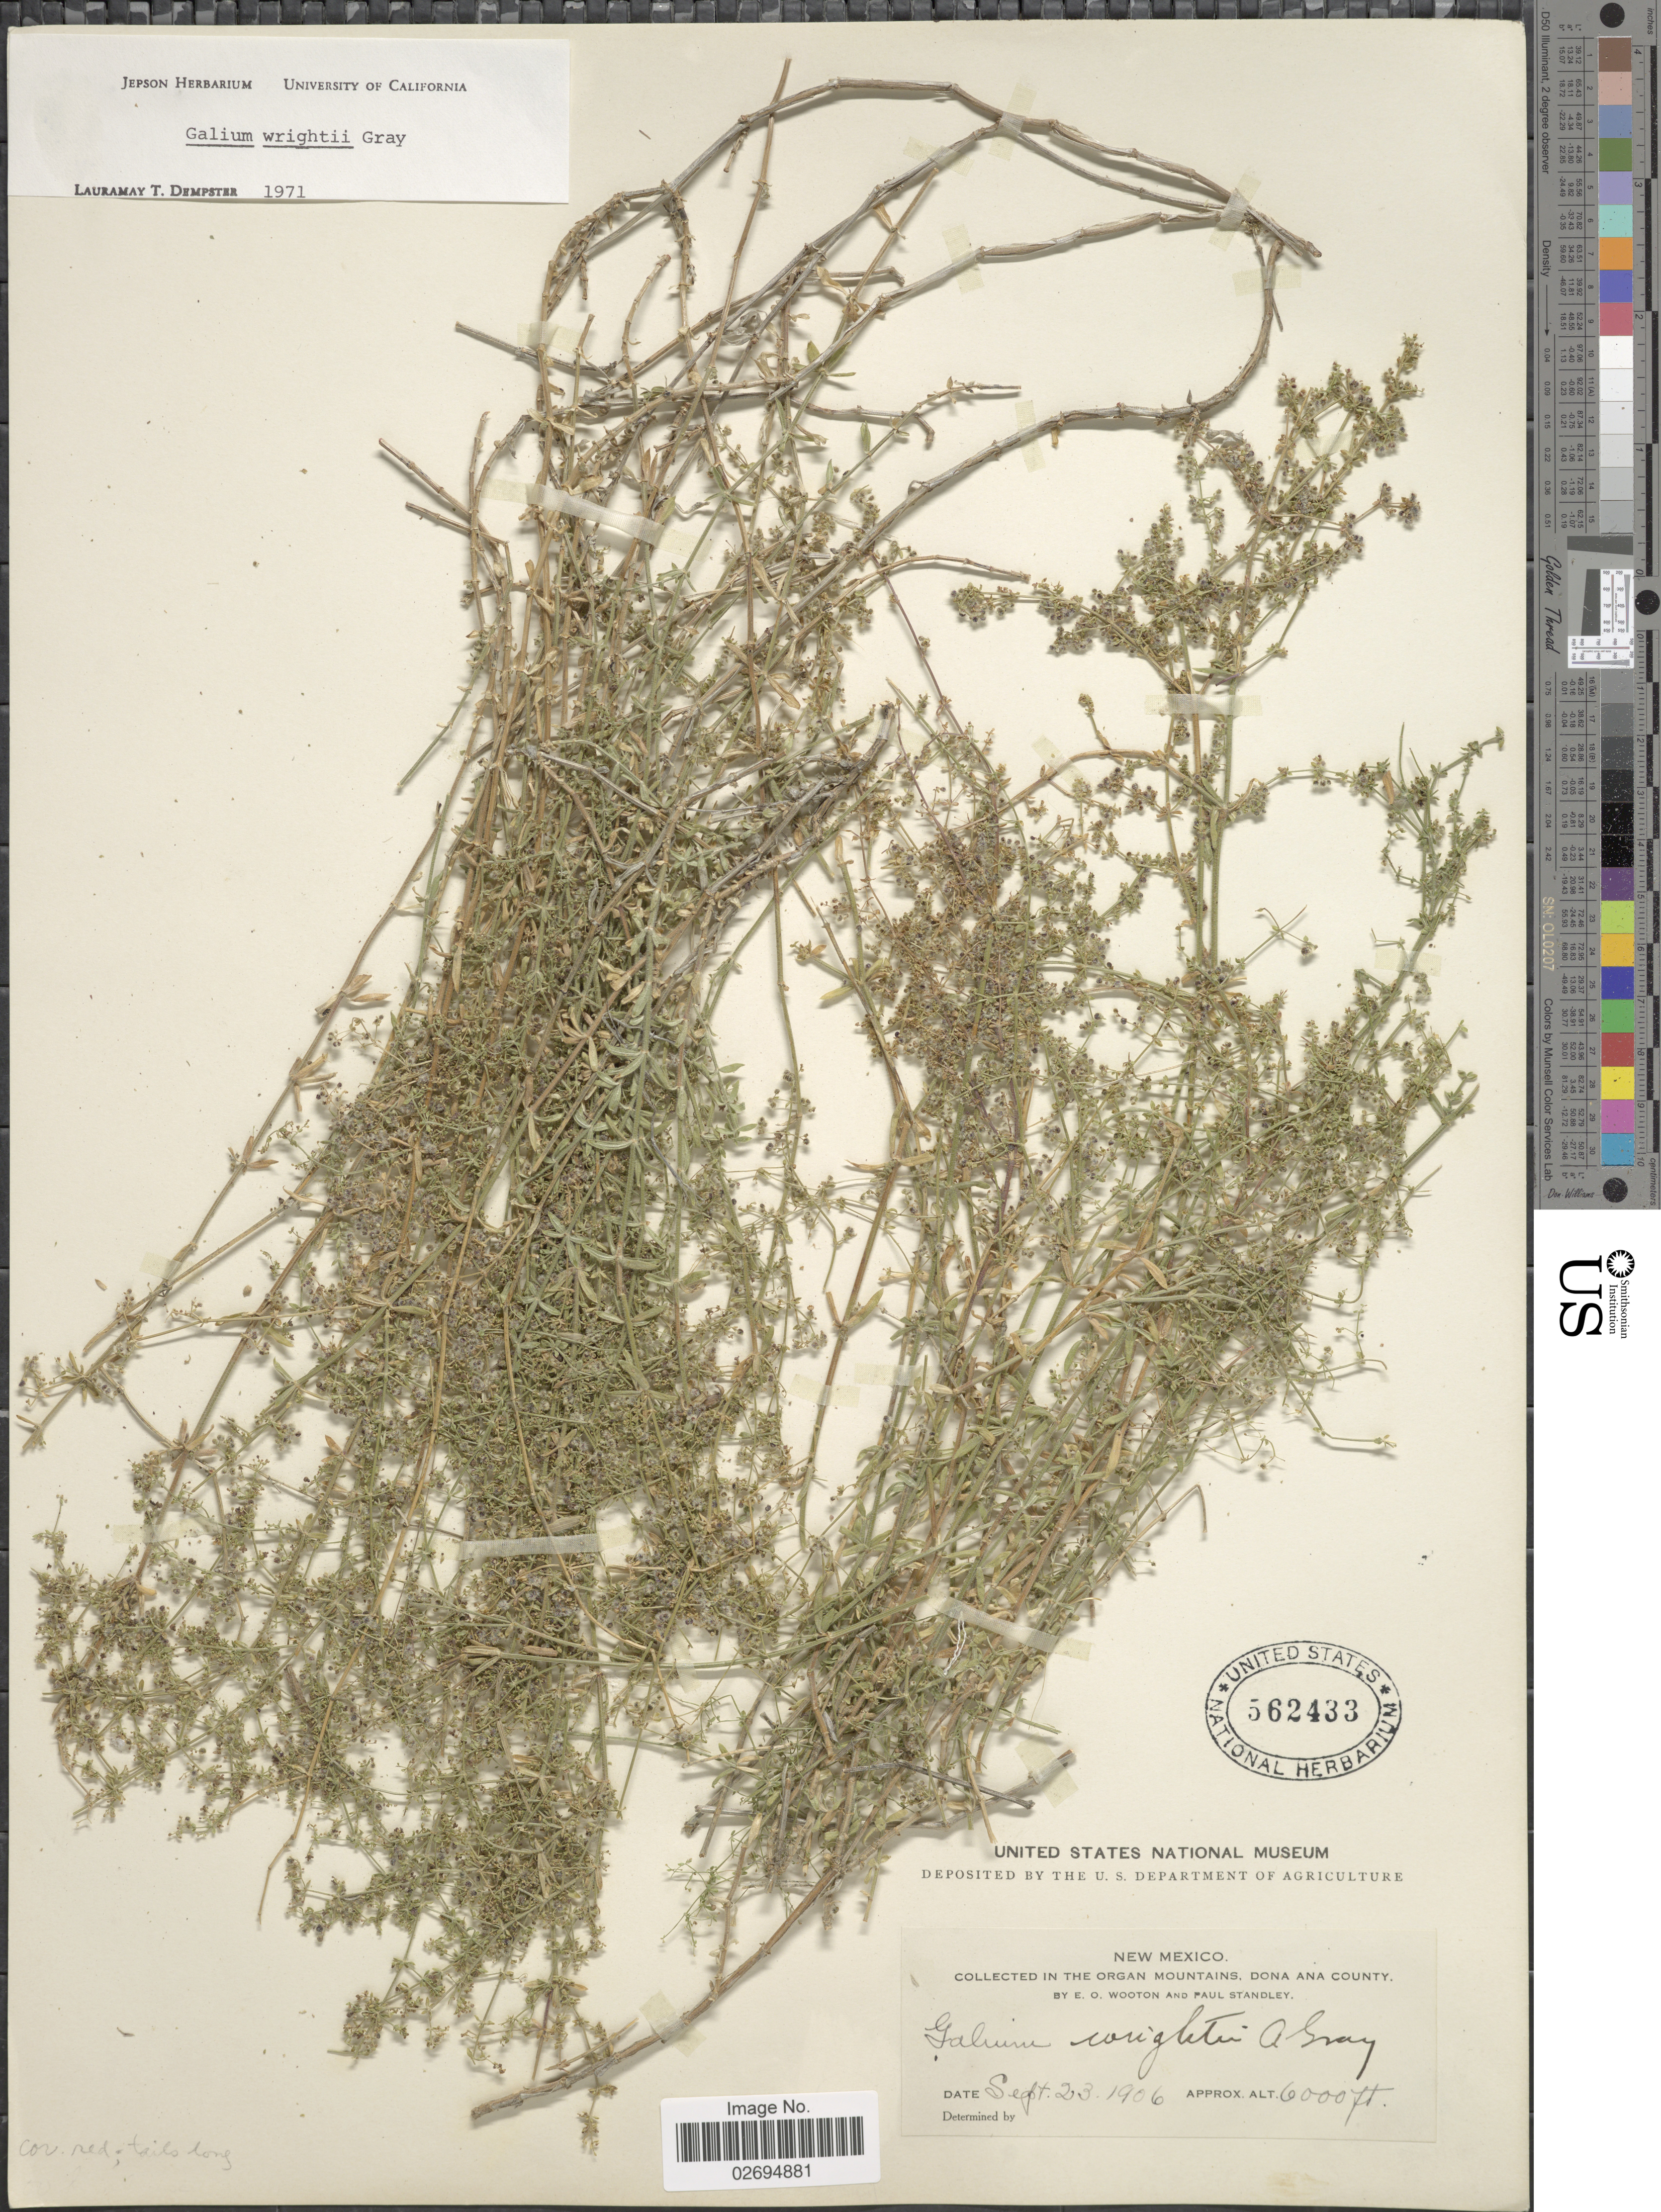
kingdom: Plantae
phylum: Tracheophyta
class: Magnoliopsida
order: Gentianales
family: Rubiaceae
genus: Galium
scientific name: Galium wrightii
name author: A. Gray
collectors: E. O. Wooton & P. C. Standley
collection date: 1906-09-23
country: United States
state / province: New Mexico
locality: The Organ Mountains, Dona Ana County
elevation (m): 1829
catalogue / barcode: US 562433